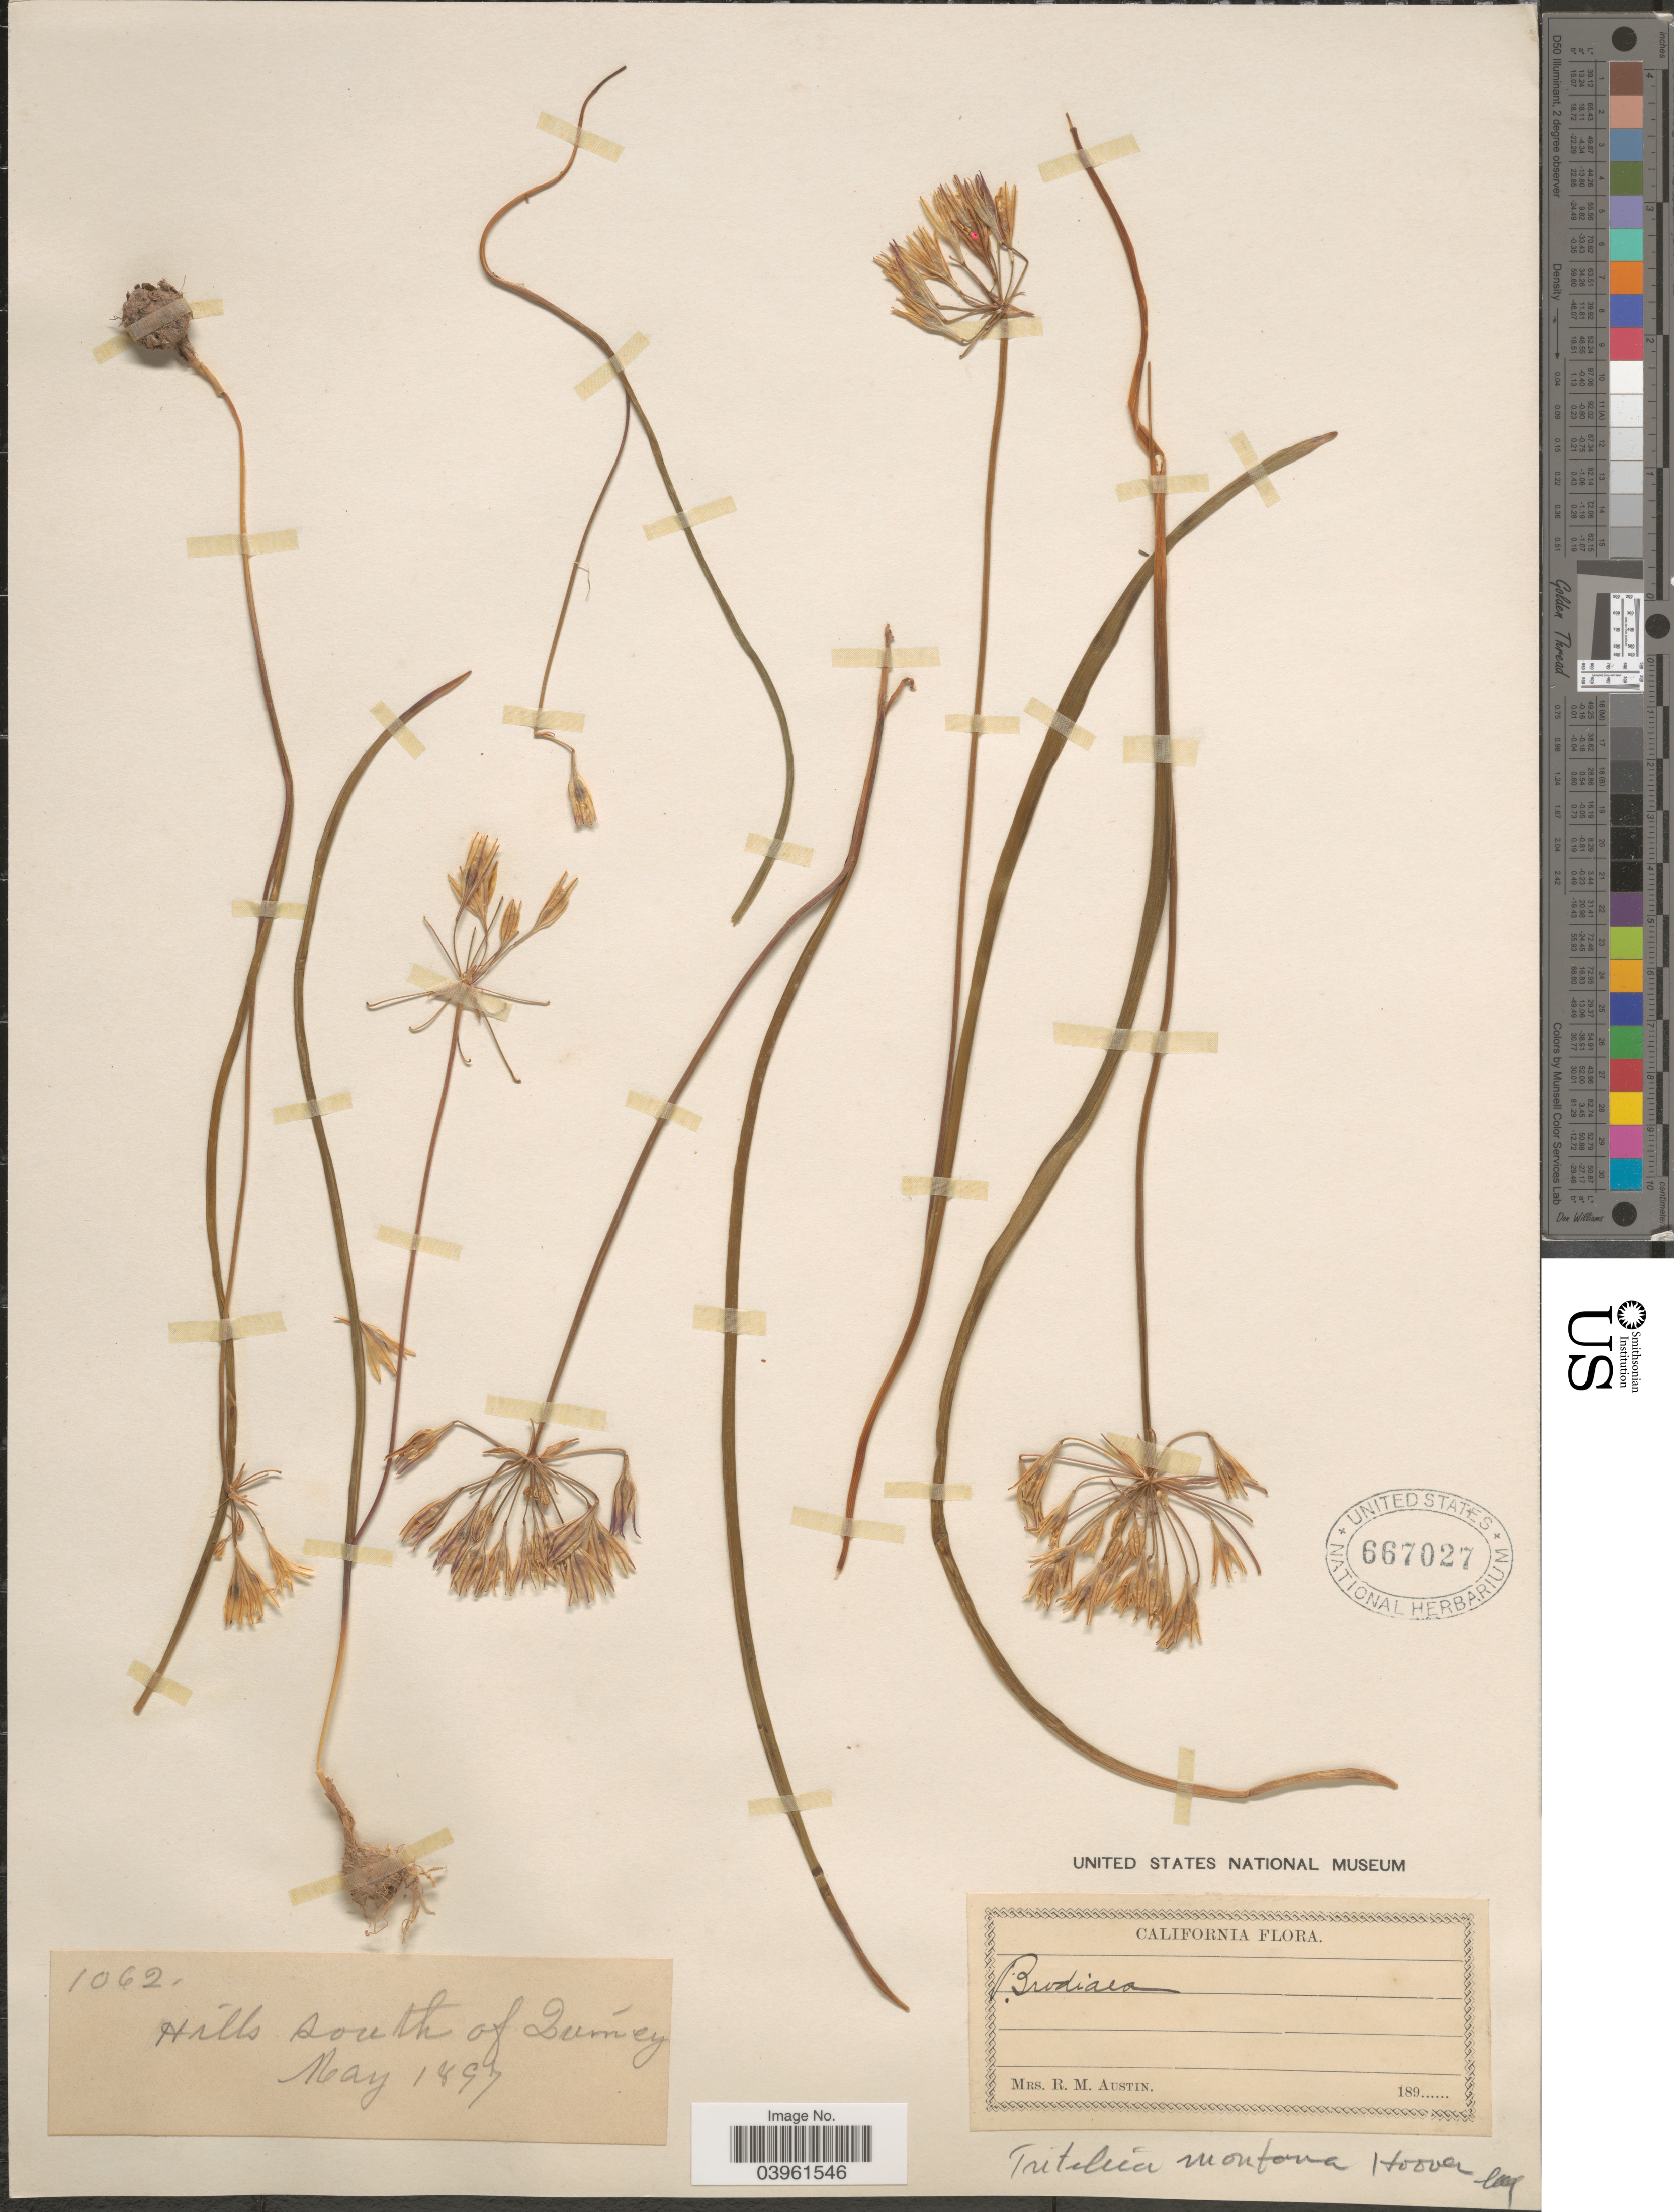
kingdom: Plantae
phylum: Tracheophyta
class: Liliopsida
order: Asparagales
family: Asparagaceae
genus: Triteleia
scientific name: Triteleia montana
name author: Hoover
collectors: R. Austin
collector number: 1062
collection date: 1897-05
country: United States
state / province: California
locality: Hills south of Quincy.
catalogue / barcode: US 667027